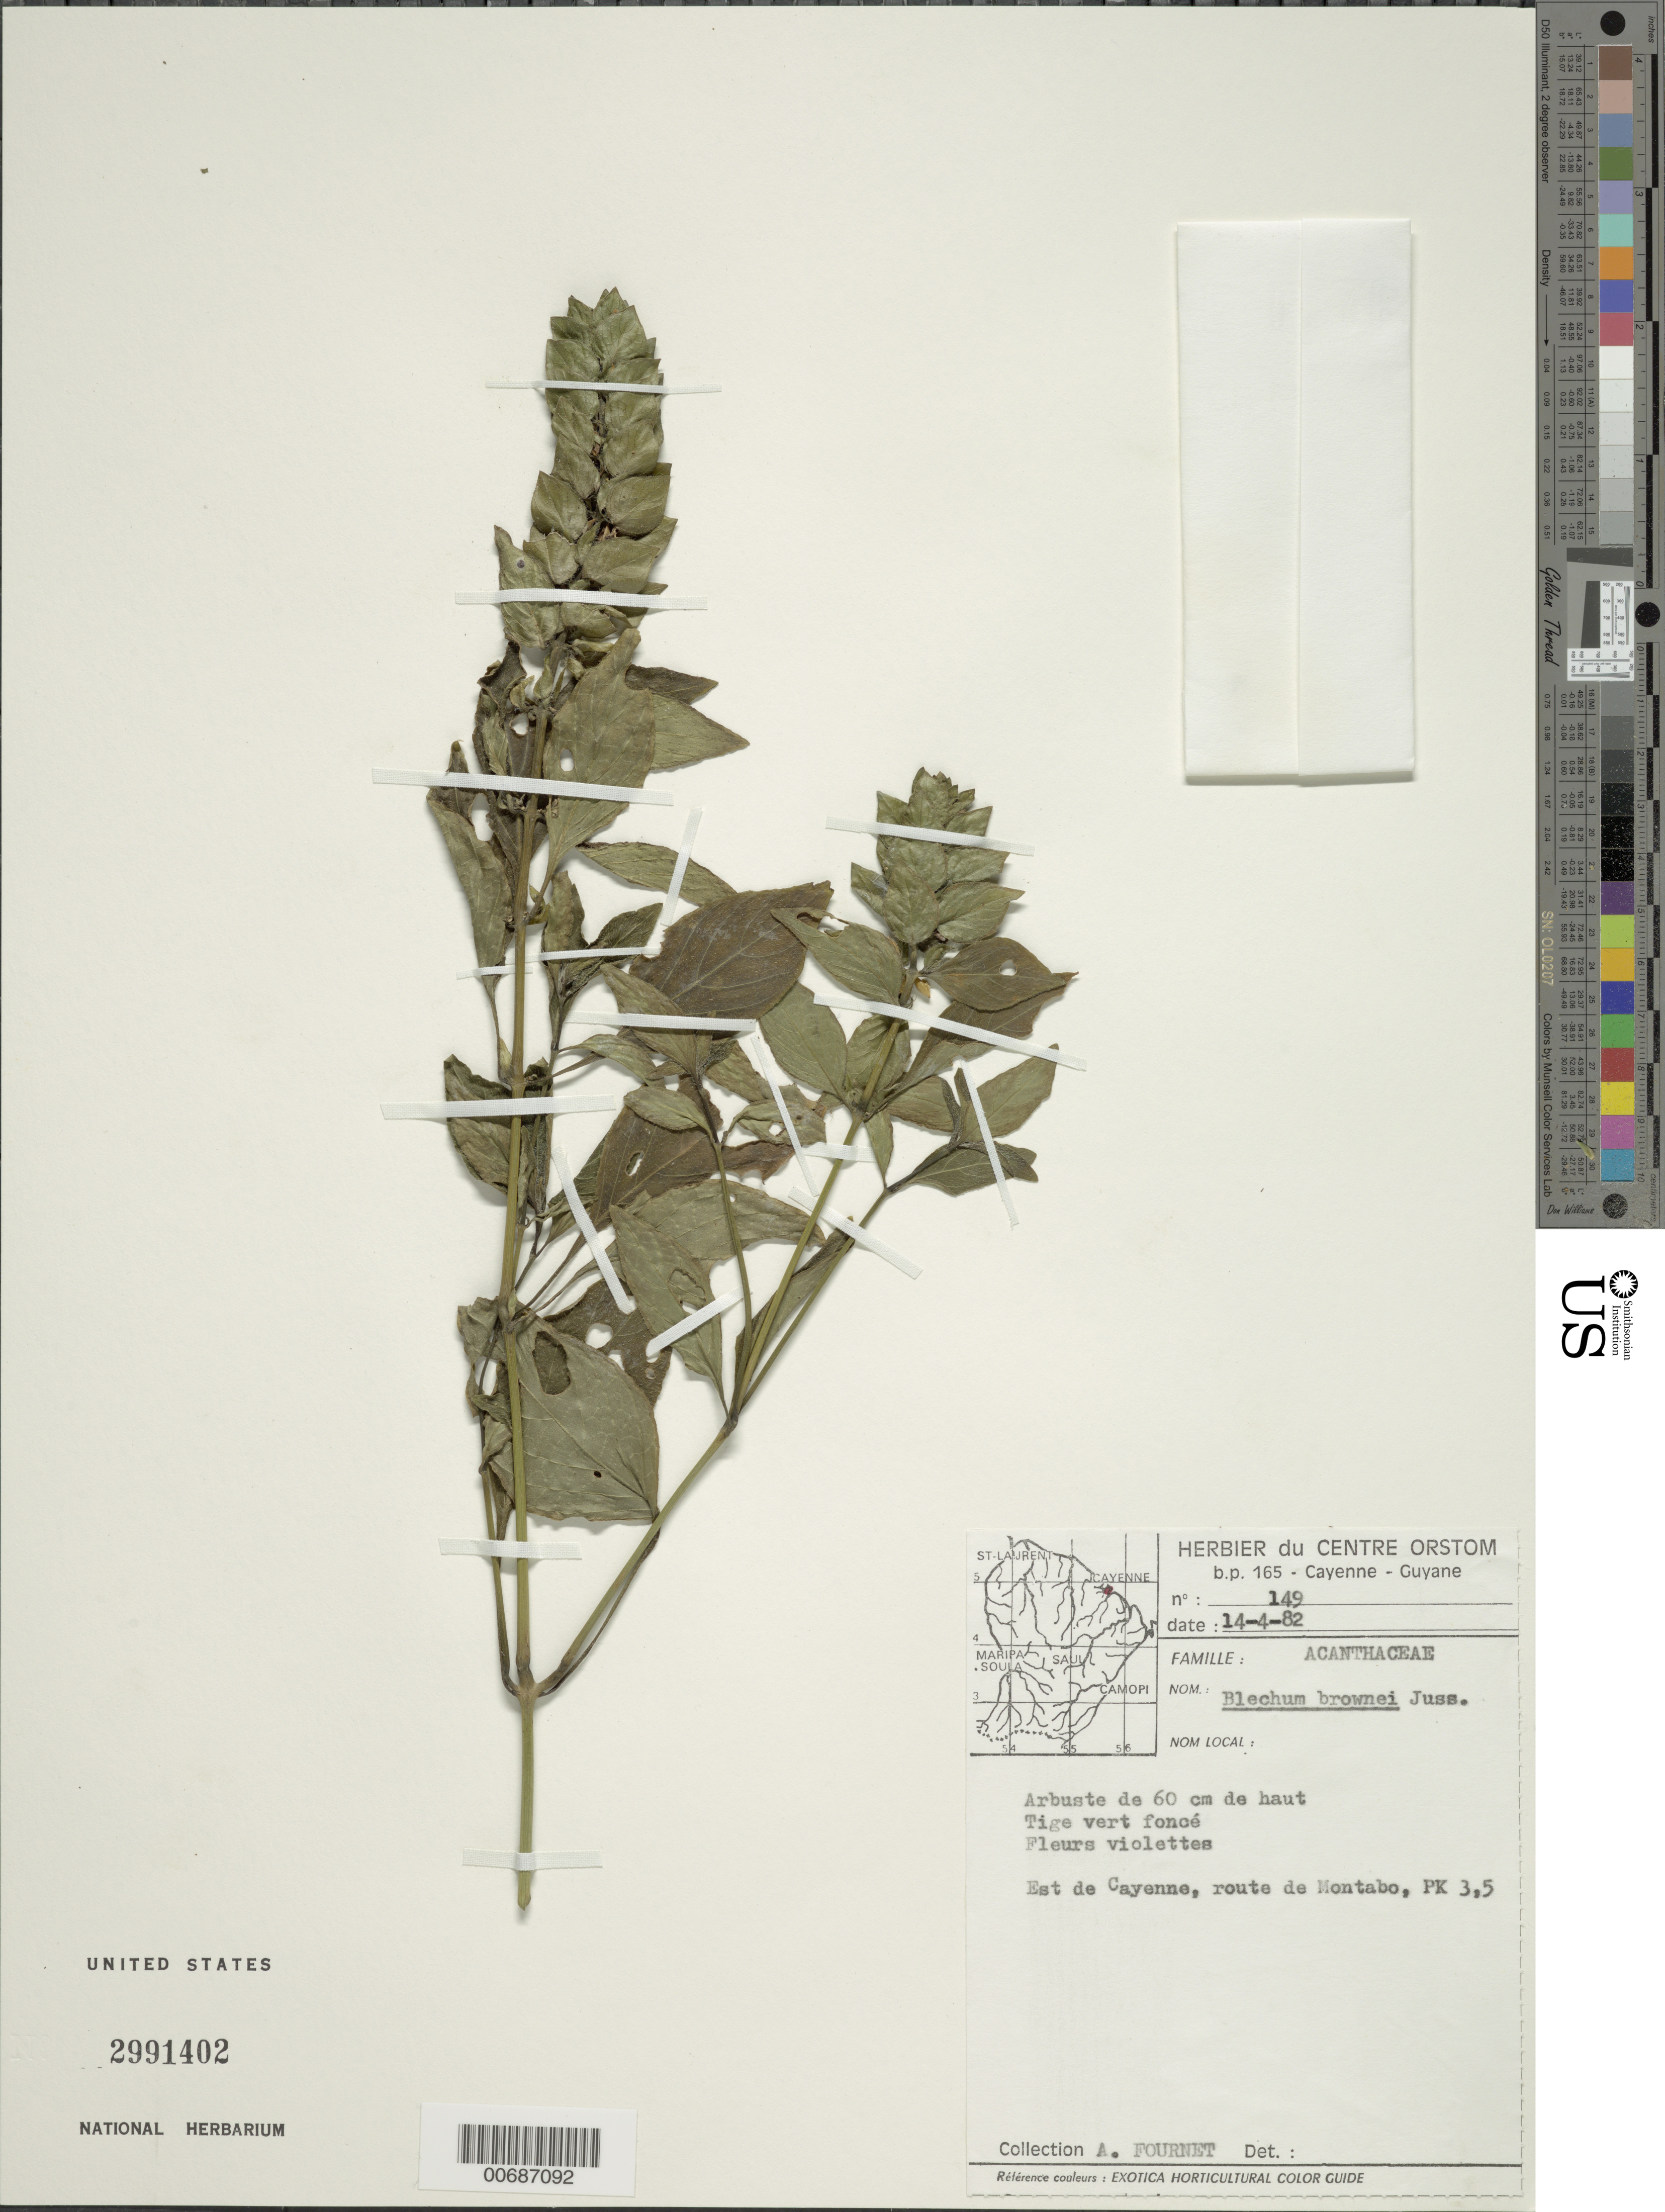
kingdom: Plantae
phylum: Tracheophyta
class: Magnoliopsida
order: Lamiales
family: Acanthaceae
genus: Blechum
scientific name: Blechum brownei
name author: Juss.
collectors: A. Fournet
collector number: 149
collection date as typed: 14-Apr-82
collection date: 1982-04-14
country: French Guiana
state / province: Cayenne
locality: Cayenne, E of; route de Montabo, PK 3.5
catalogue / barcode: US 2991402